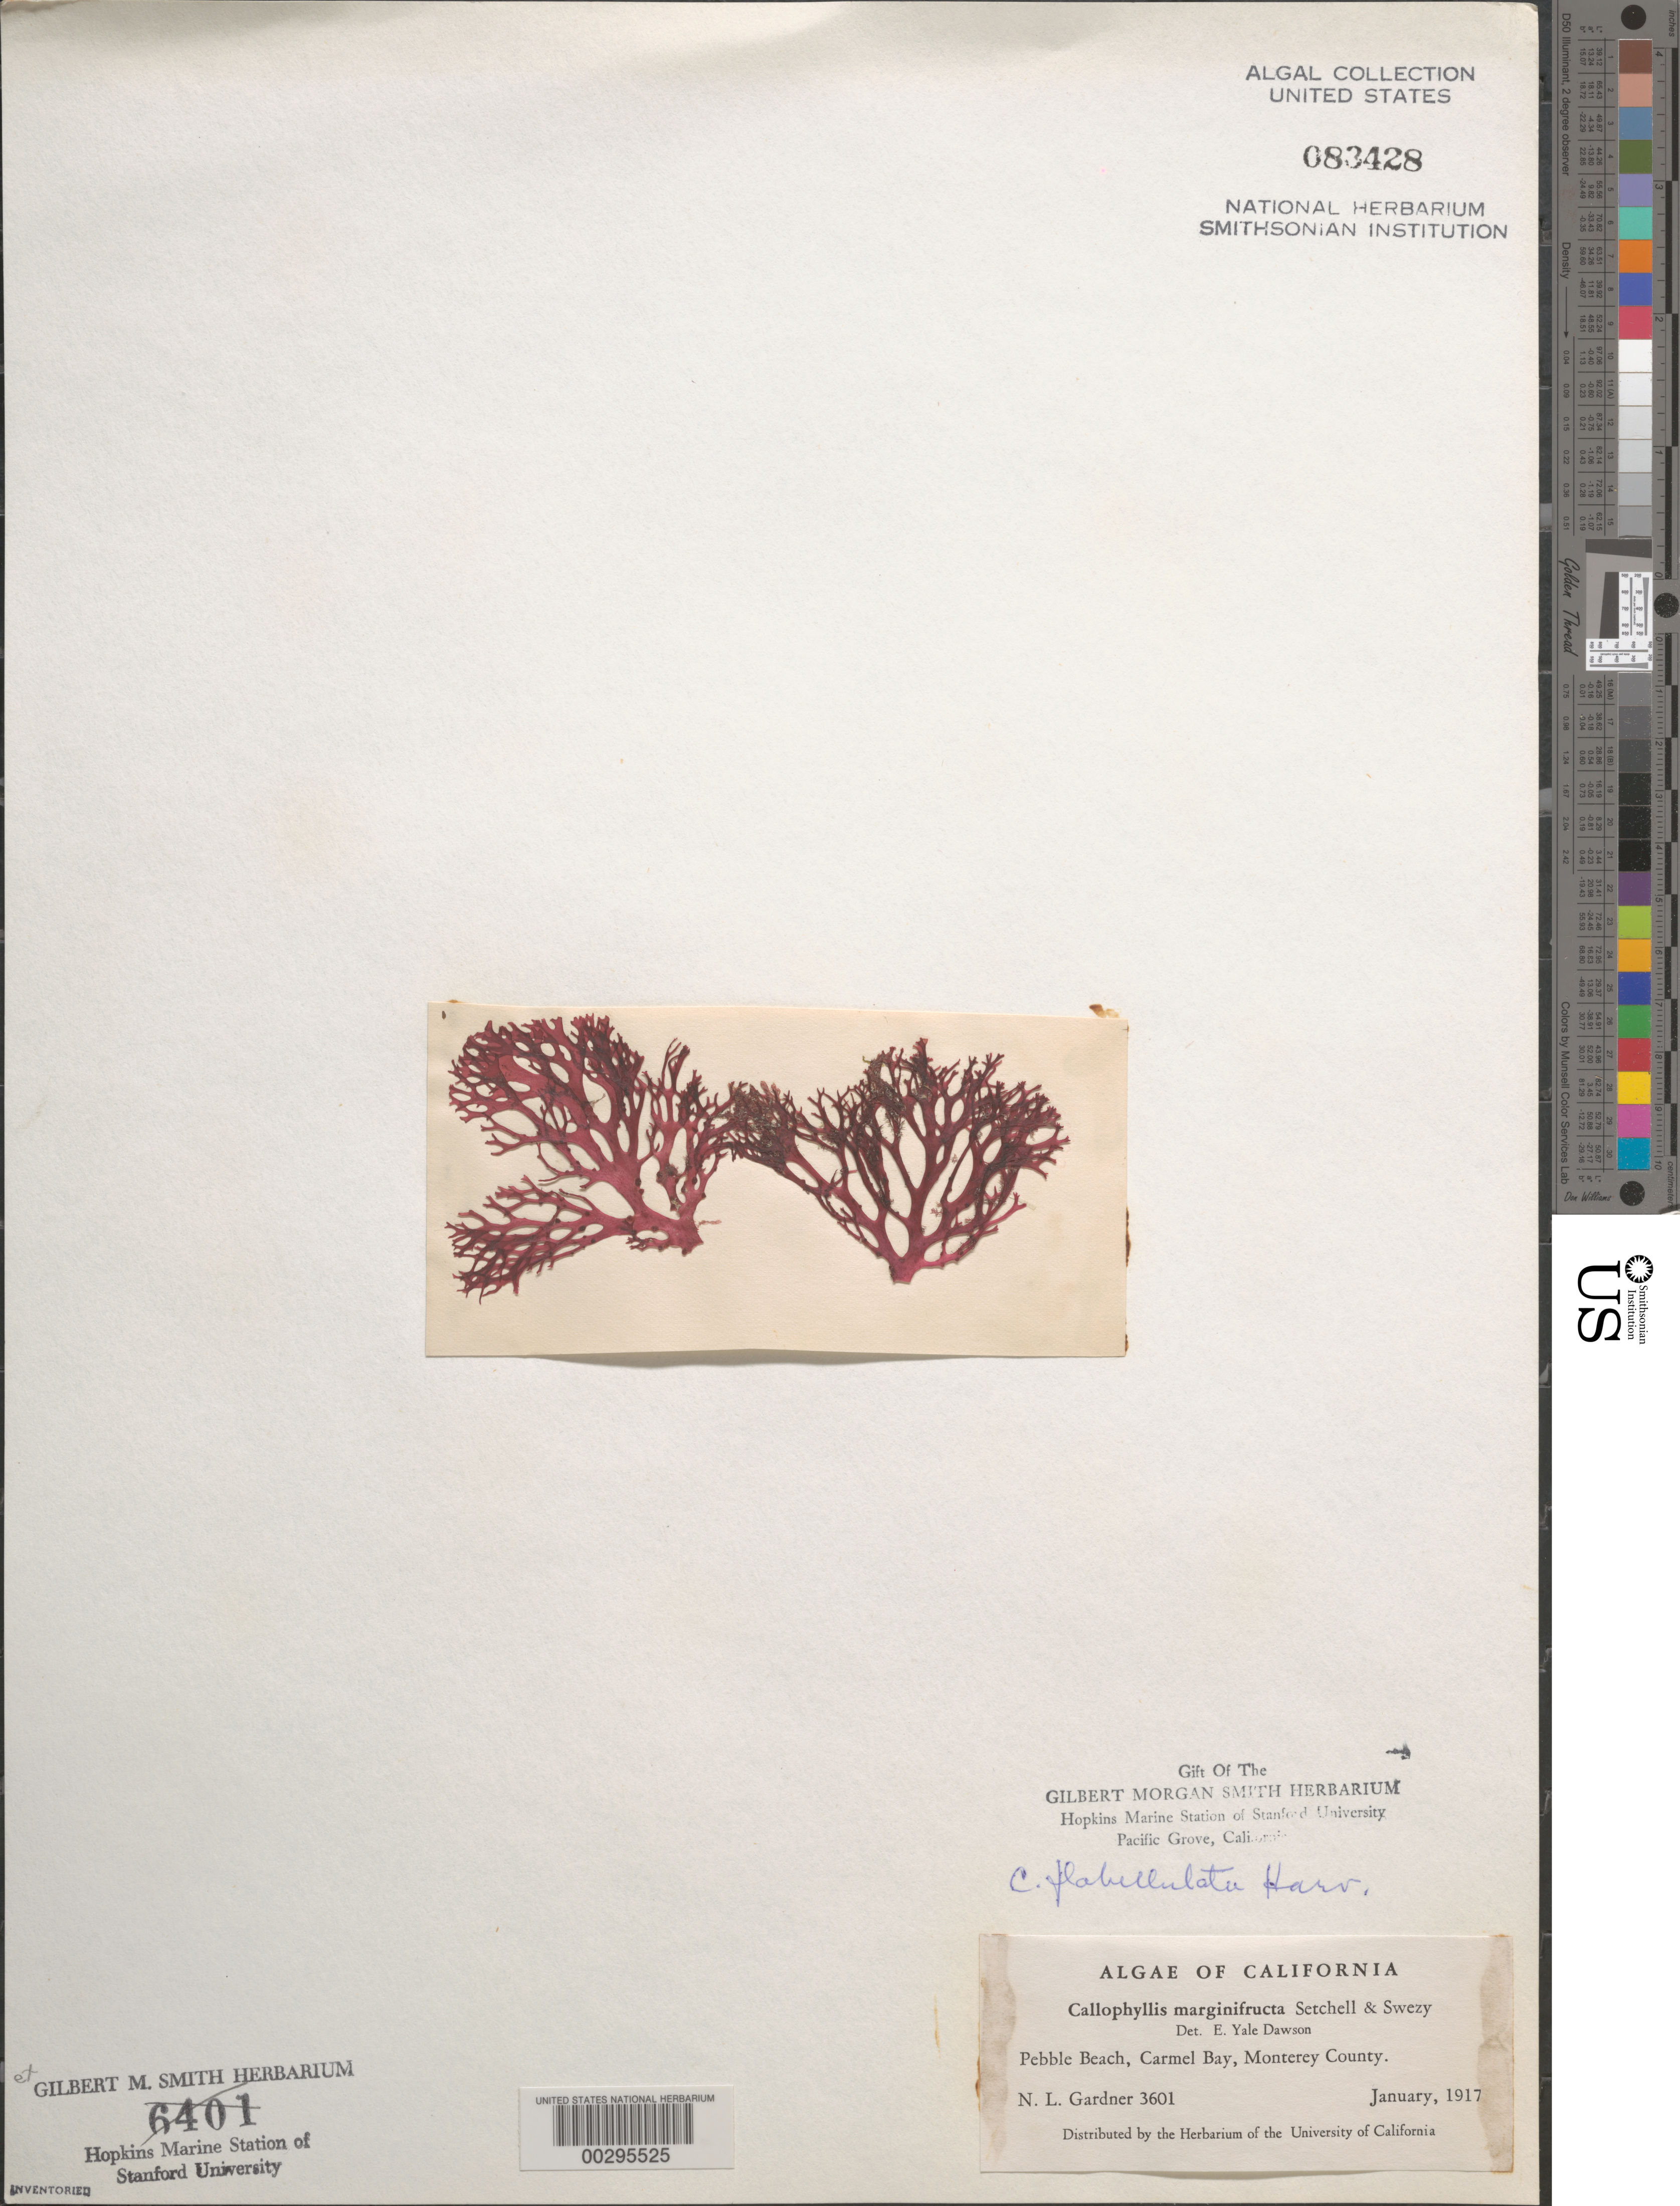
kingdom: Plantae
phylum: Rhodophyta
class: Florideophyceae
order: Gigartinales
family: Kallymeniaceae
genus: Callophyllis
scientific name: Callophyllis flabellulata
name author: Harv.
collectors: N. Gardner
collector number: NLG 3601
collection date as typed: Jan 1917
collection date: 1917-01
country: United States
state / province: California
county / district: Monterey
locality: Pebble Beach, Carmel Bay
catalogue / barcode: US 83428